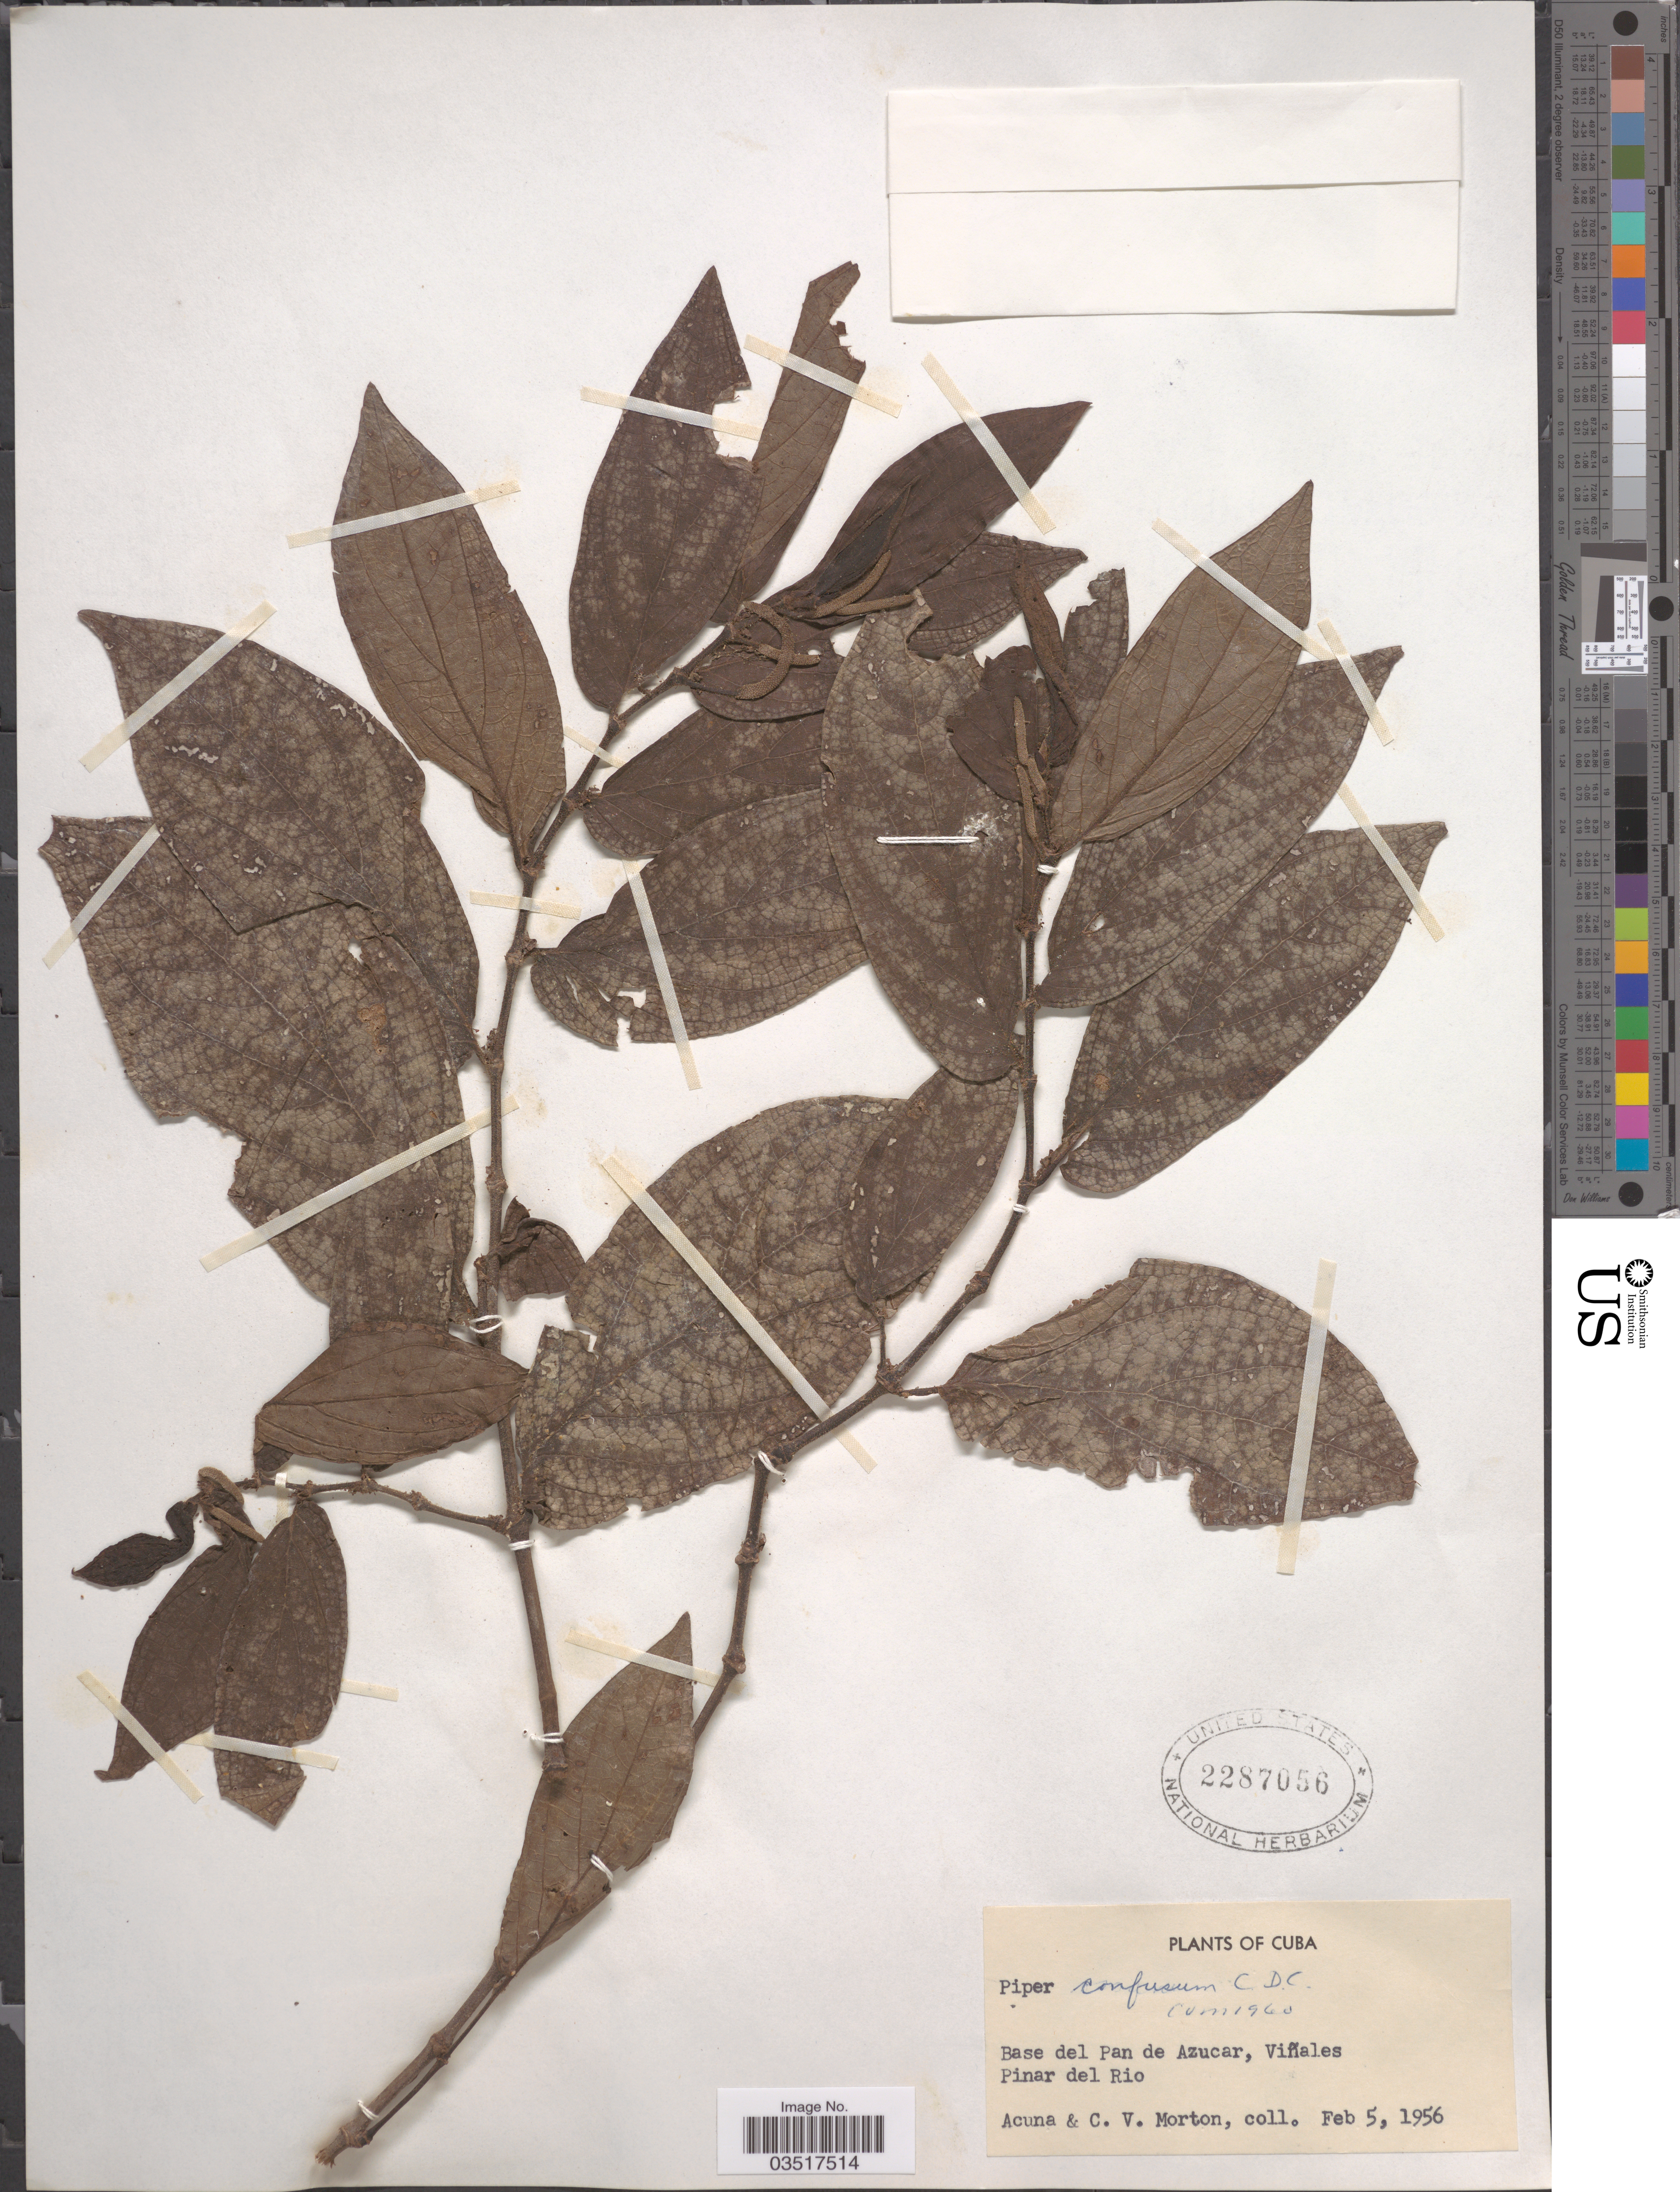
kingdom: Plantae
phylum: Tracheophyta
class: Magnoliopsida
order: Piperales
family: Piperaceae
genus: Piper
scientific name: Piper confusum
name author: C. DC.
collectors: A. F. Morton & C. V. Morton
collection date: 1956-02-05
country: Cuba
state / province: Pinar del Río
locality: Base del Pan de Azucar, Viñales.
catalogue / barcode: US 2287056